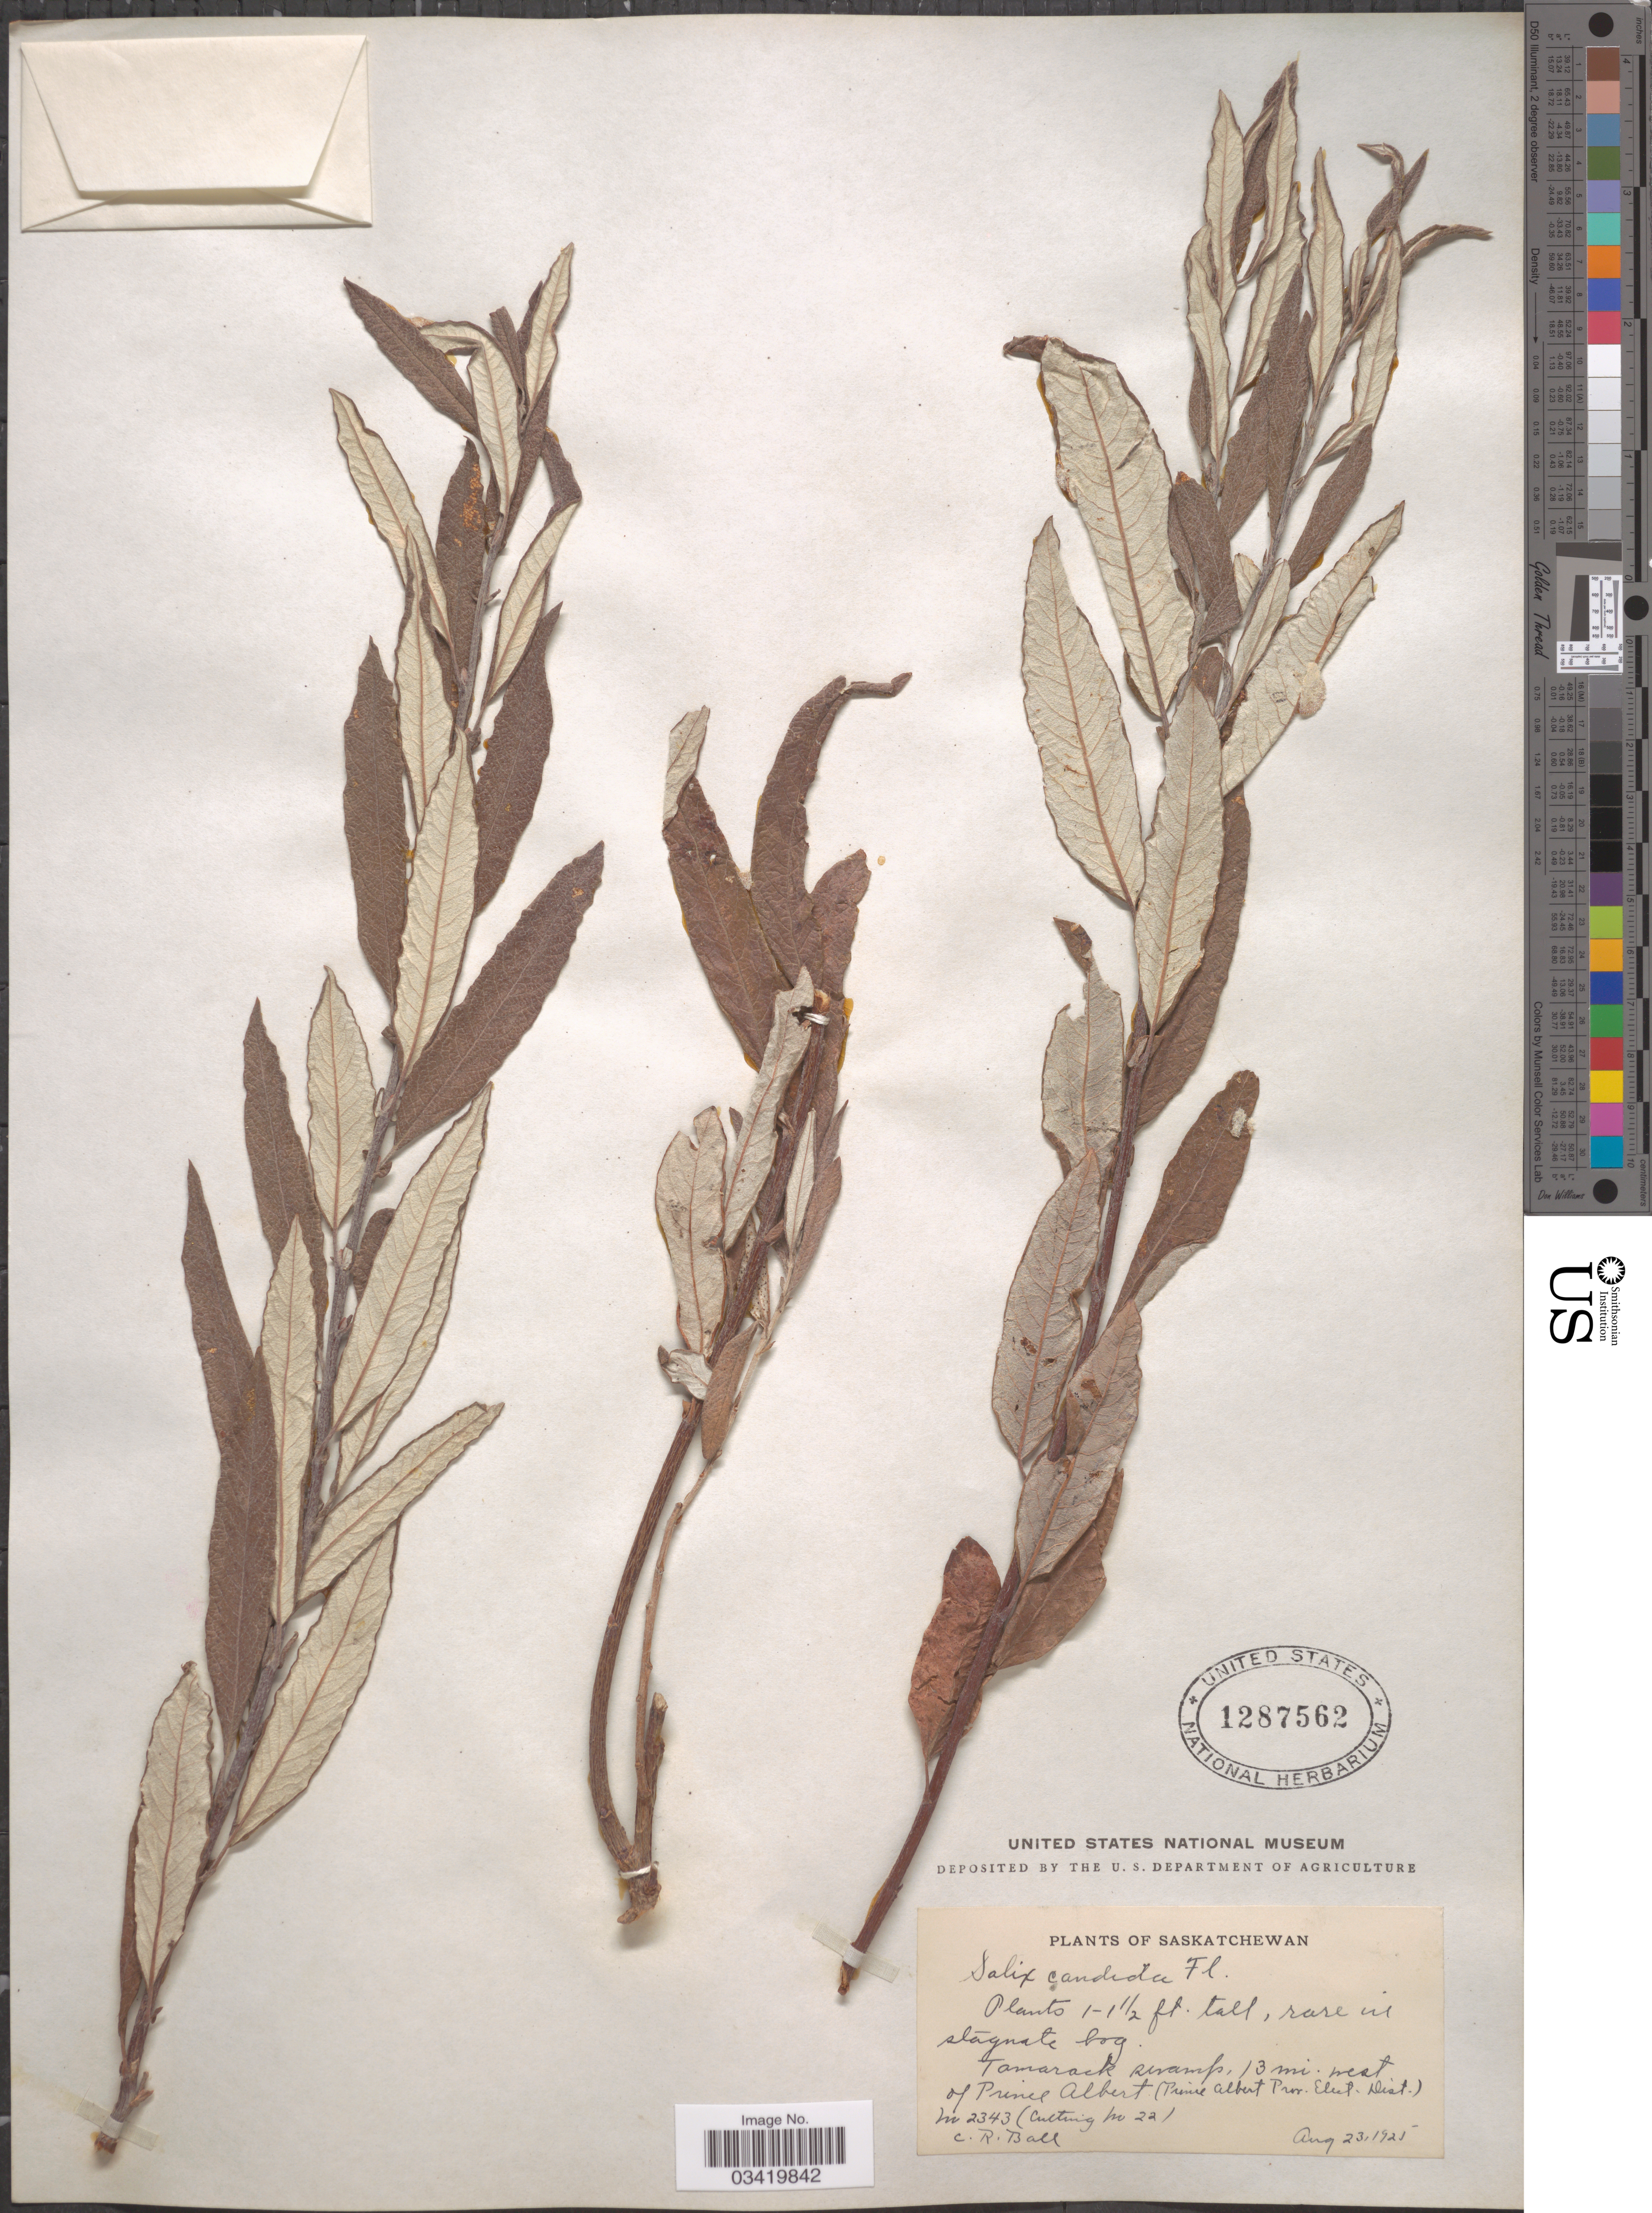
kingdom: Plantae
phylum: Tracheophyta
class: Magnoliopsida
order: Malpighiales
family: Salicaceae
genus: Salix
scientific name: Salix candida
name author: Flüggé ex Willd.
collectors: C. R. Ball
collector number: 2343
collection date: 1925-08-23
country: Canada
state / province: Saskatchewan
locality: Tamarack swamp, 13 mi. west of Prince Albert. (Prince Albert Prov. Elect. Dist.).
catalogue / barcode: US 1287562